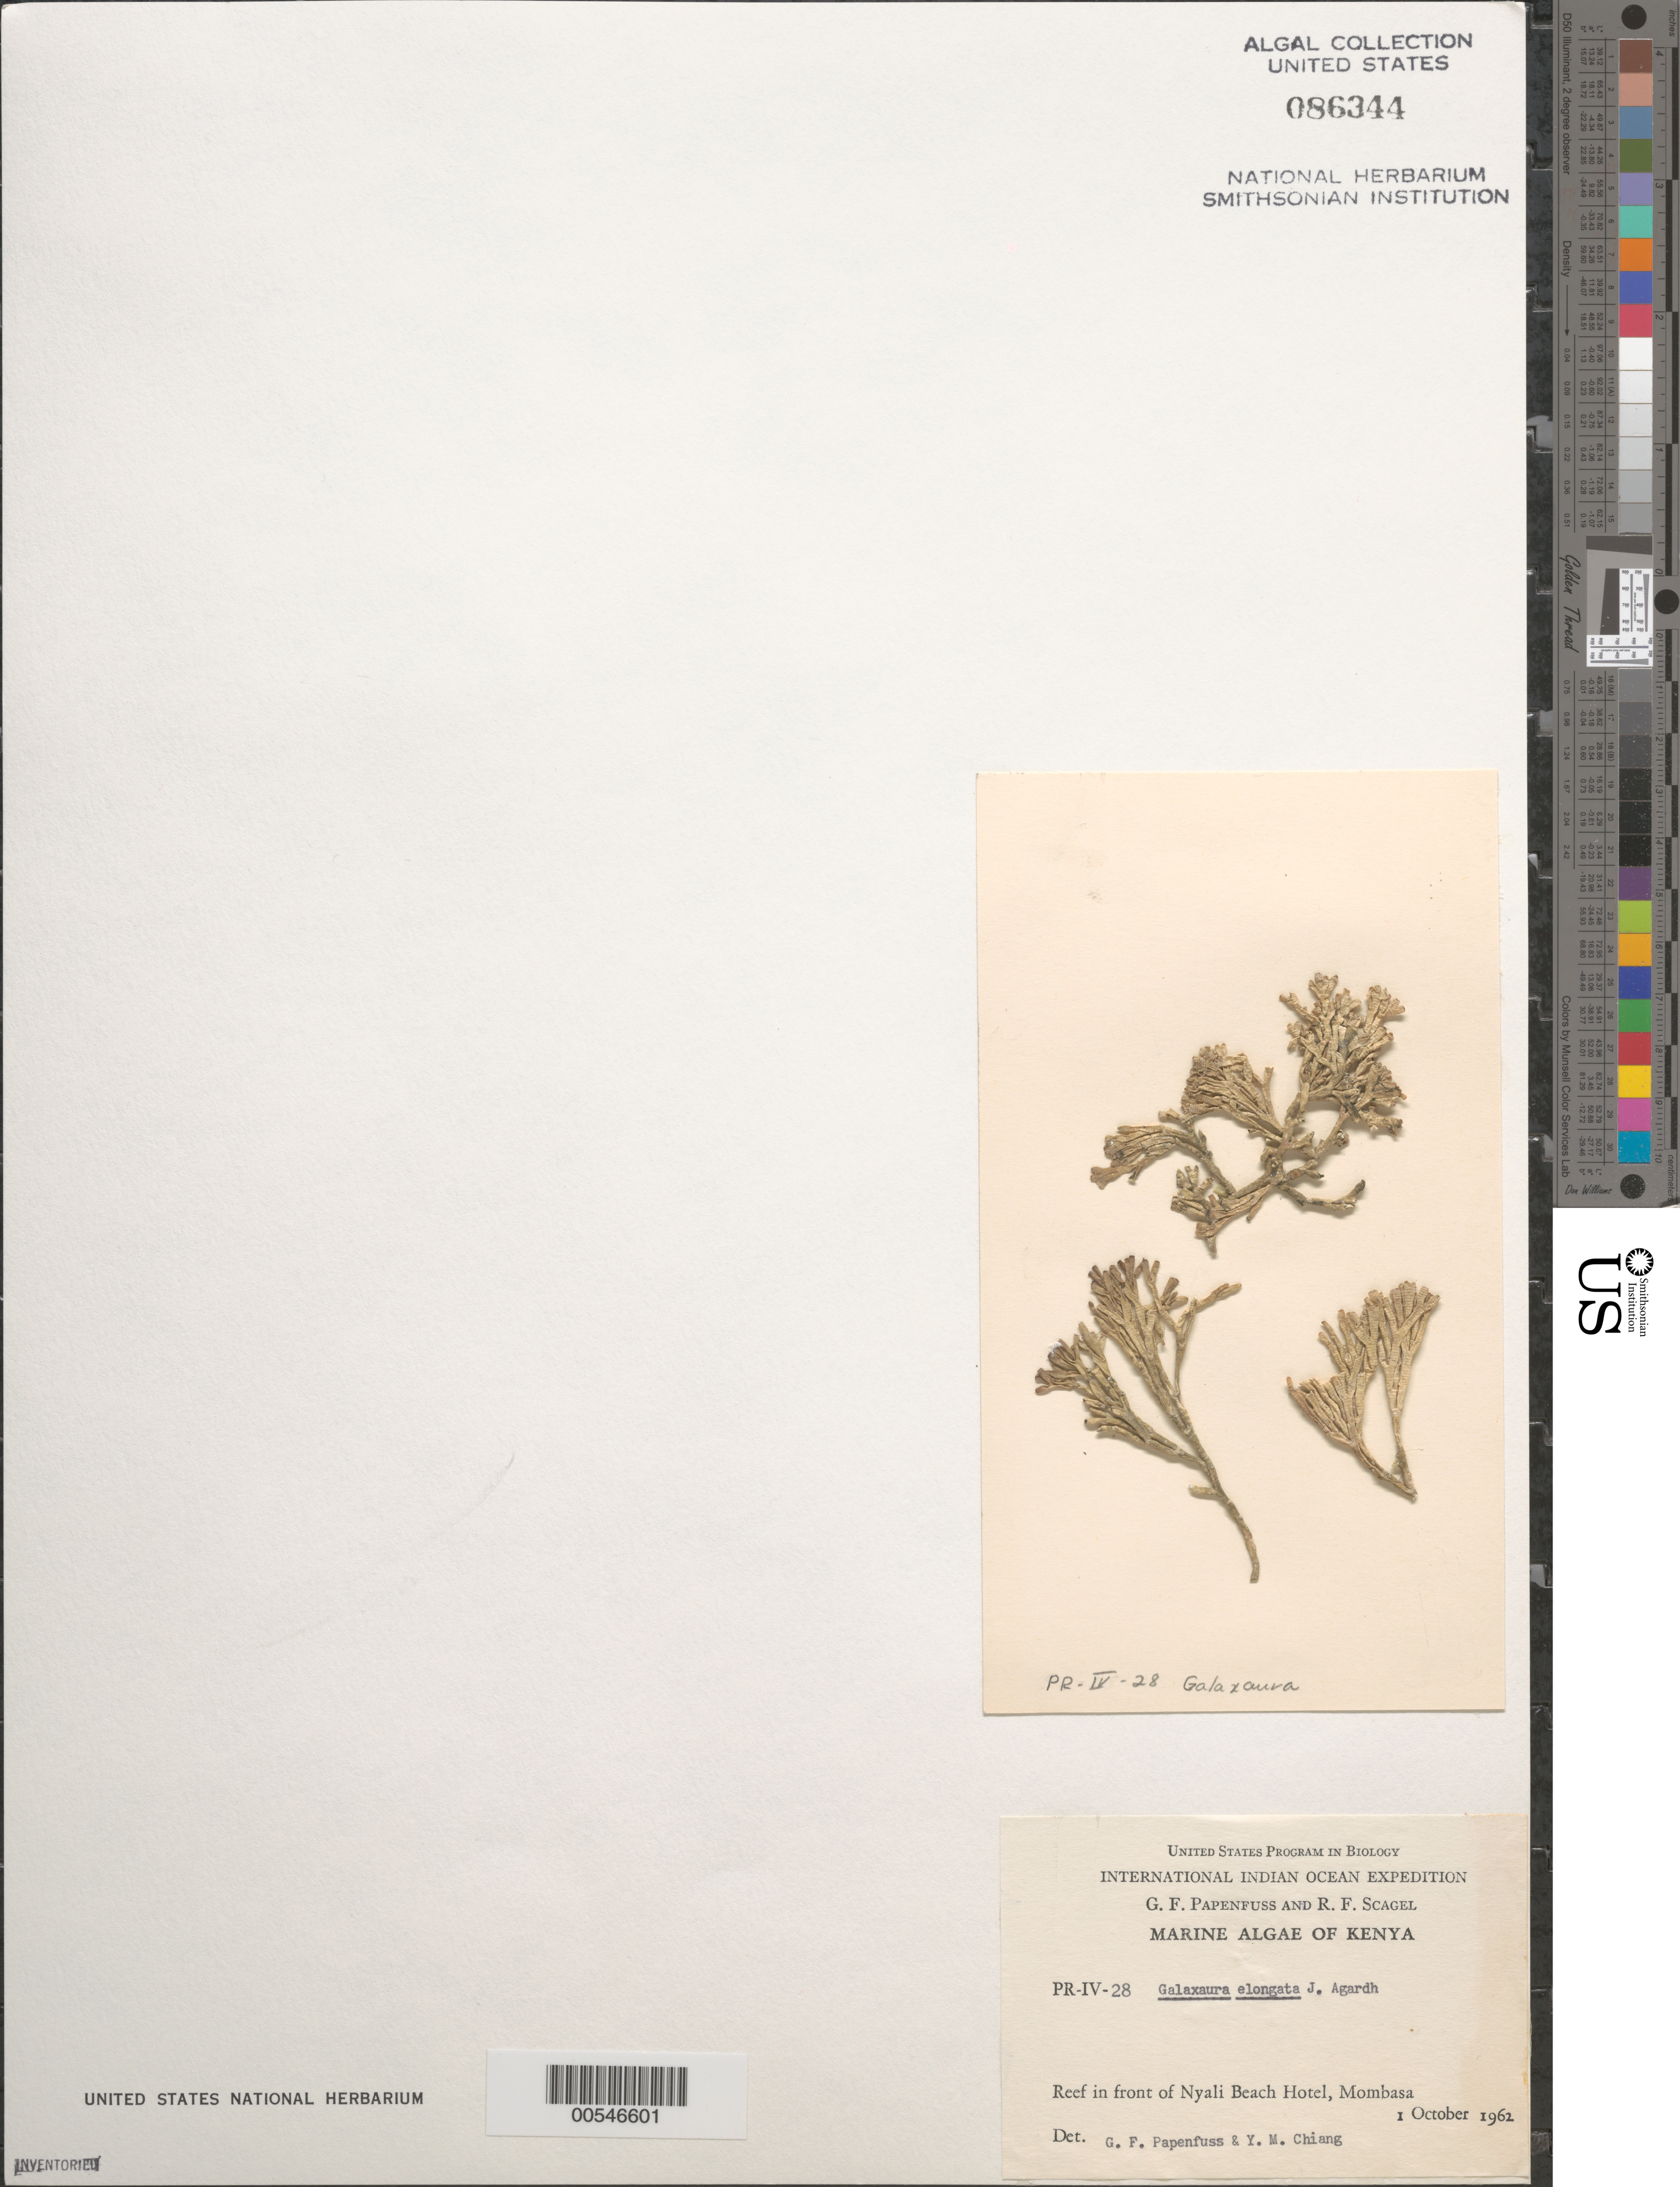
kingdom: Plantae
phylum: Rhodophyta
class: Florideophyceae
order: Nemaliales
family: Galaxauraceae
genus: Galaxaura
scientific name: Galaxaura elongata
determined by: Papenfuss, G. F.; Chiang, Y. M.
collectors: G. Papenfuss & R. F. Scagel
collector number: PR-IV-28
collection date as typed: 01 Oct 1962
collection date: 1962-10-01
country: Kenya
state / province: Mombasa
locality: Reef in front of Nyali Beach Hotel, Mombasa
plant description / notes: International Indian Ocean Expedition, 1962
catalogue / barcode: US 86344